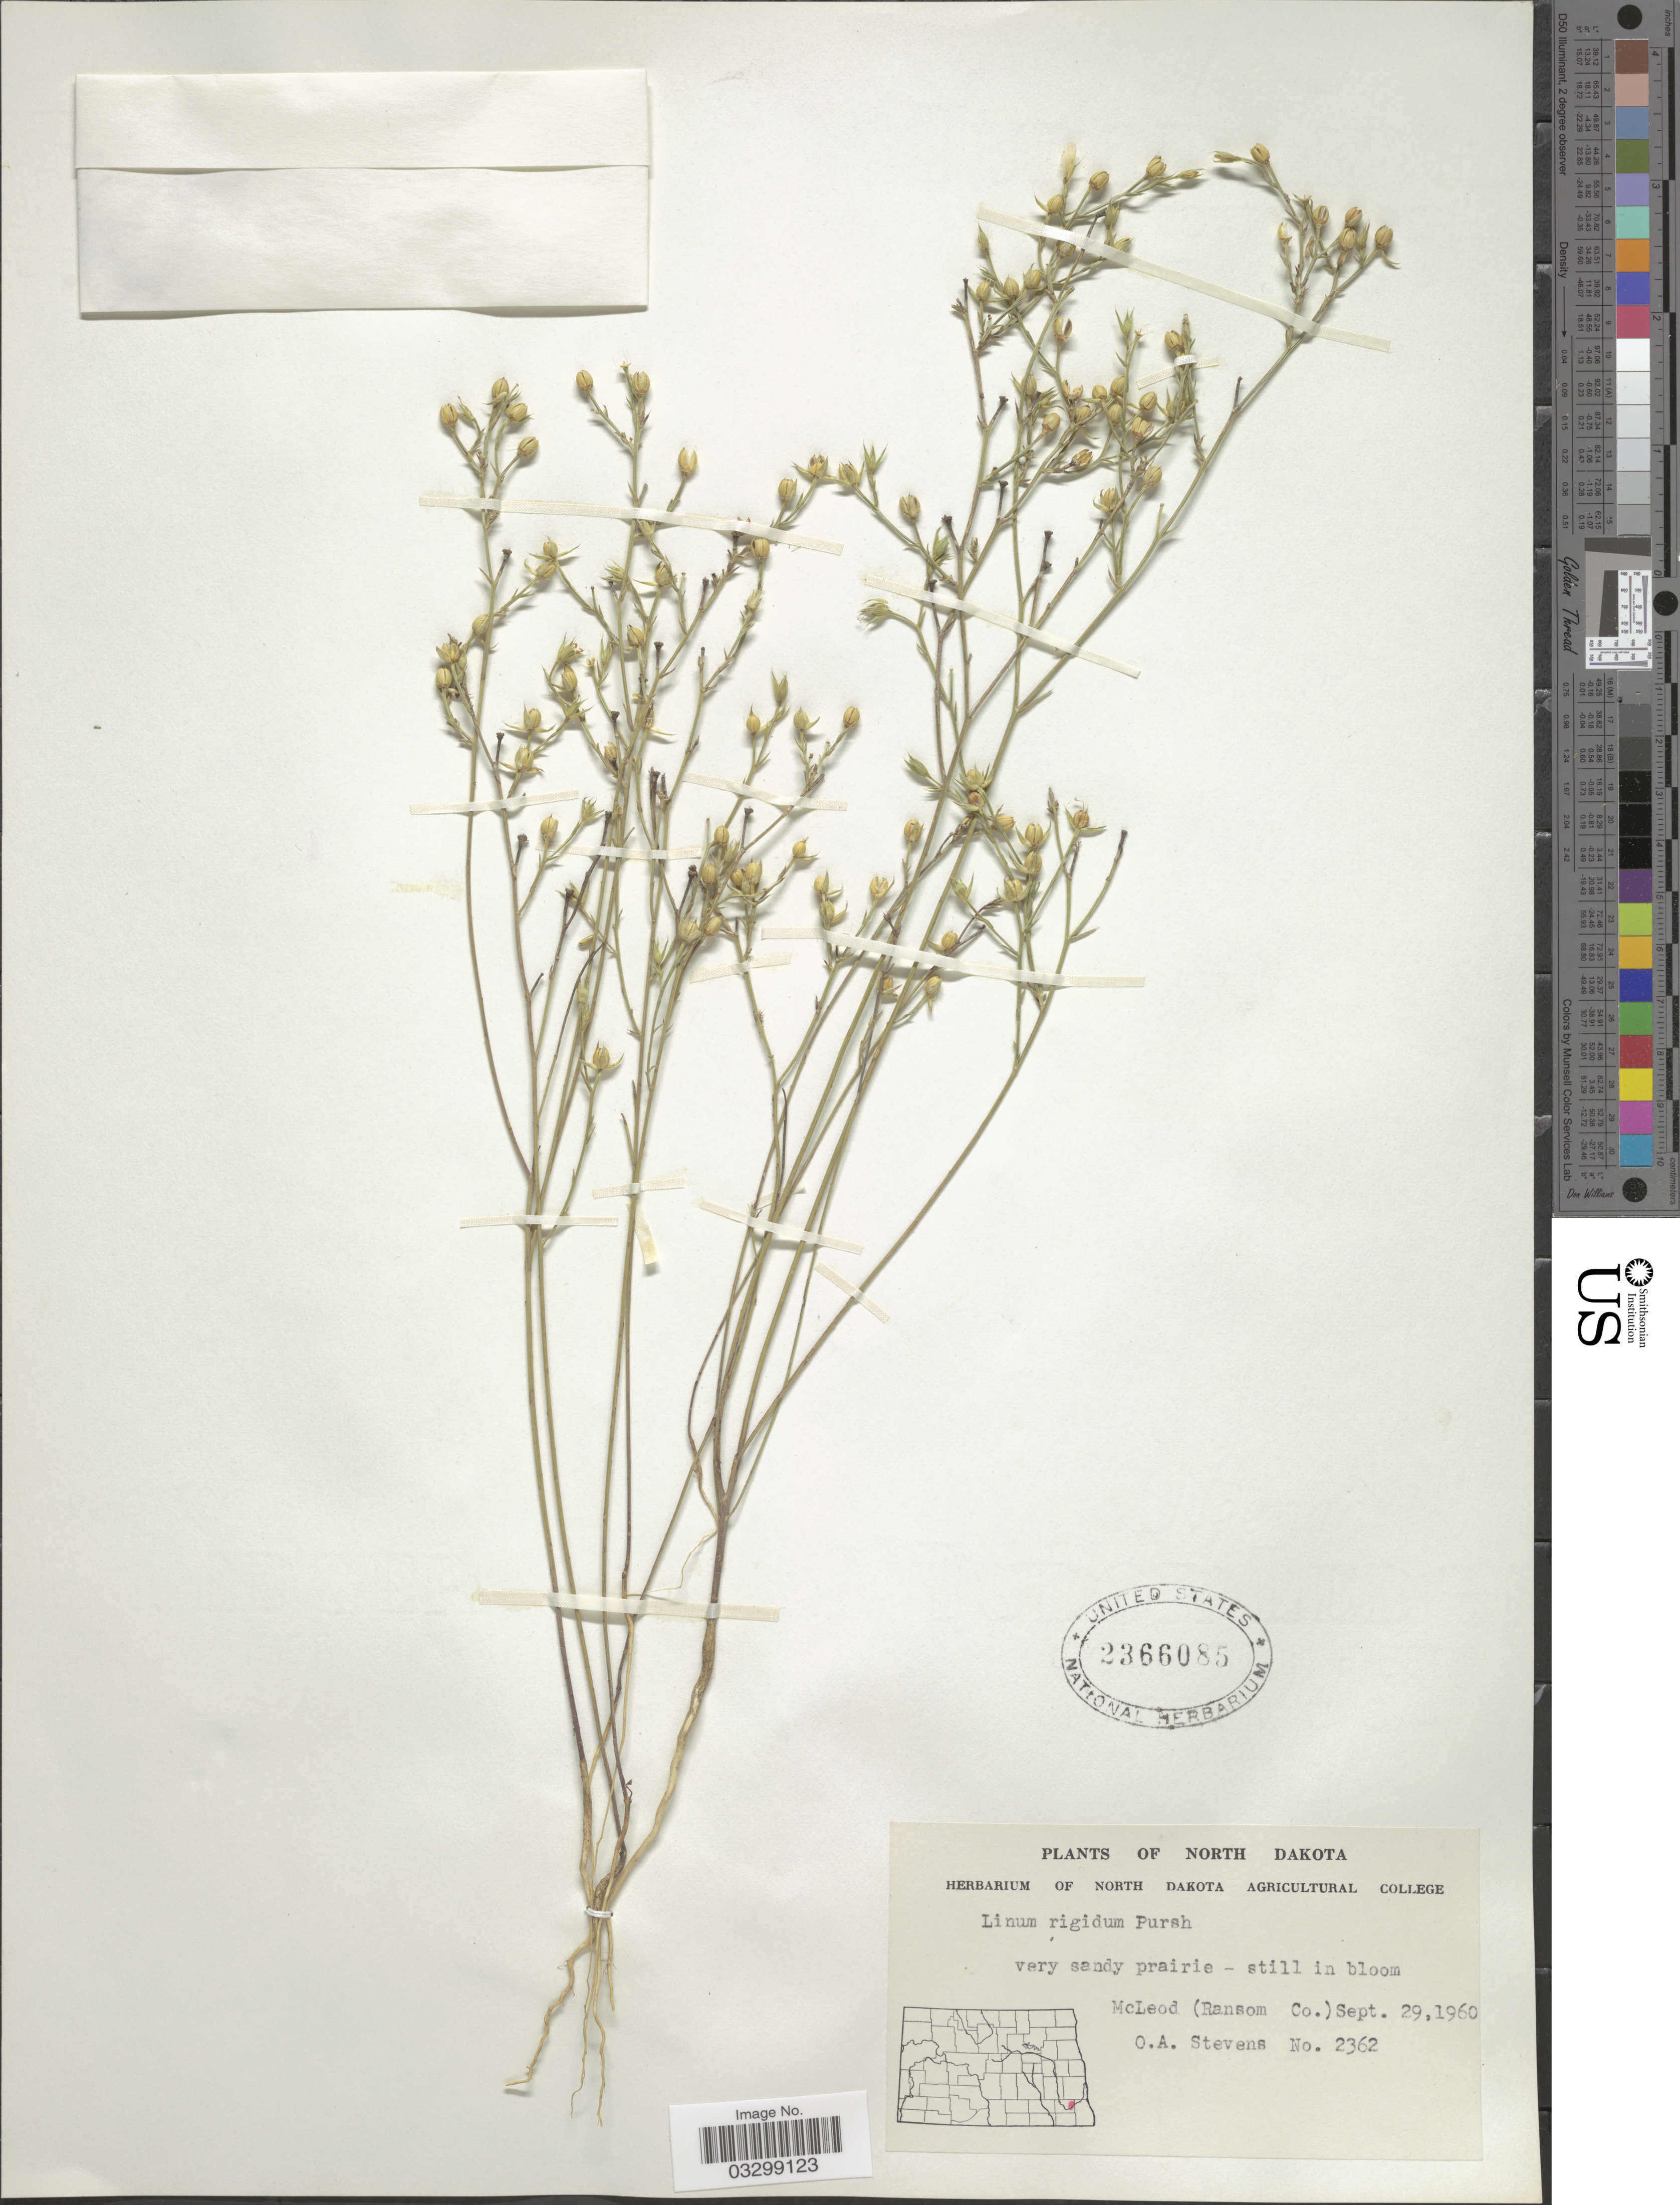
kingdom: Plantae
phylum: Tracheophyta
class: Magnoliopsida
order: Malpighiales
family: Linaceae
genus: Linum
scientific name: Linum rigidum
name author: Pursh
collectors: O. A. Stevens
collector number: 2362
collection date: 1960-09-29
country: United States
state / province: North Dakota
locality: McLeod (Ransom Co.).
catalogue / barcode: US 2366085